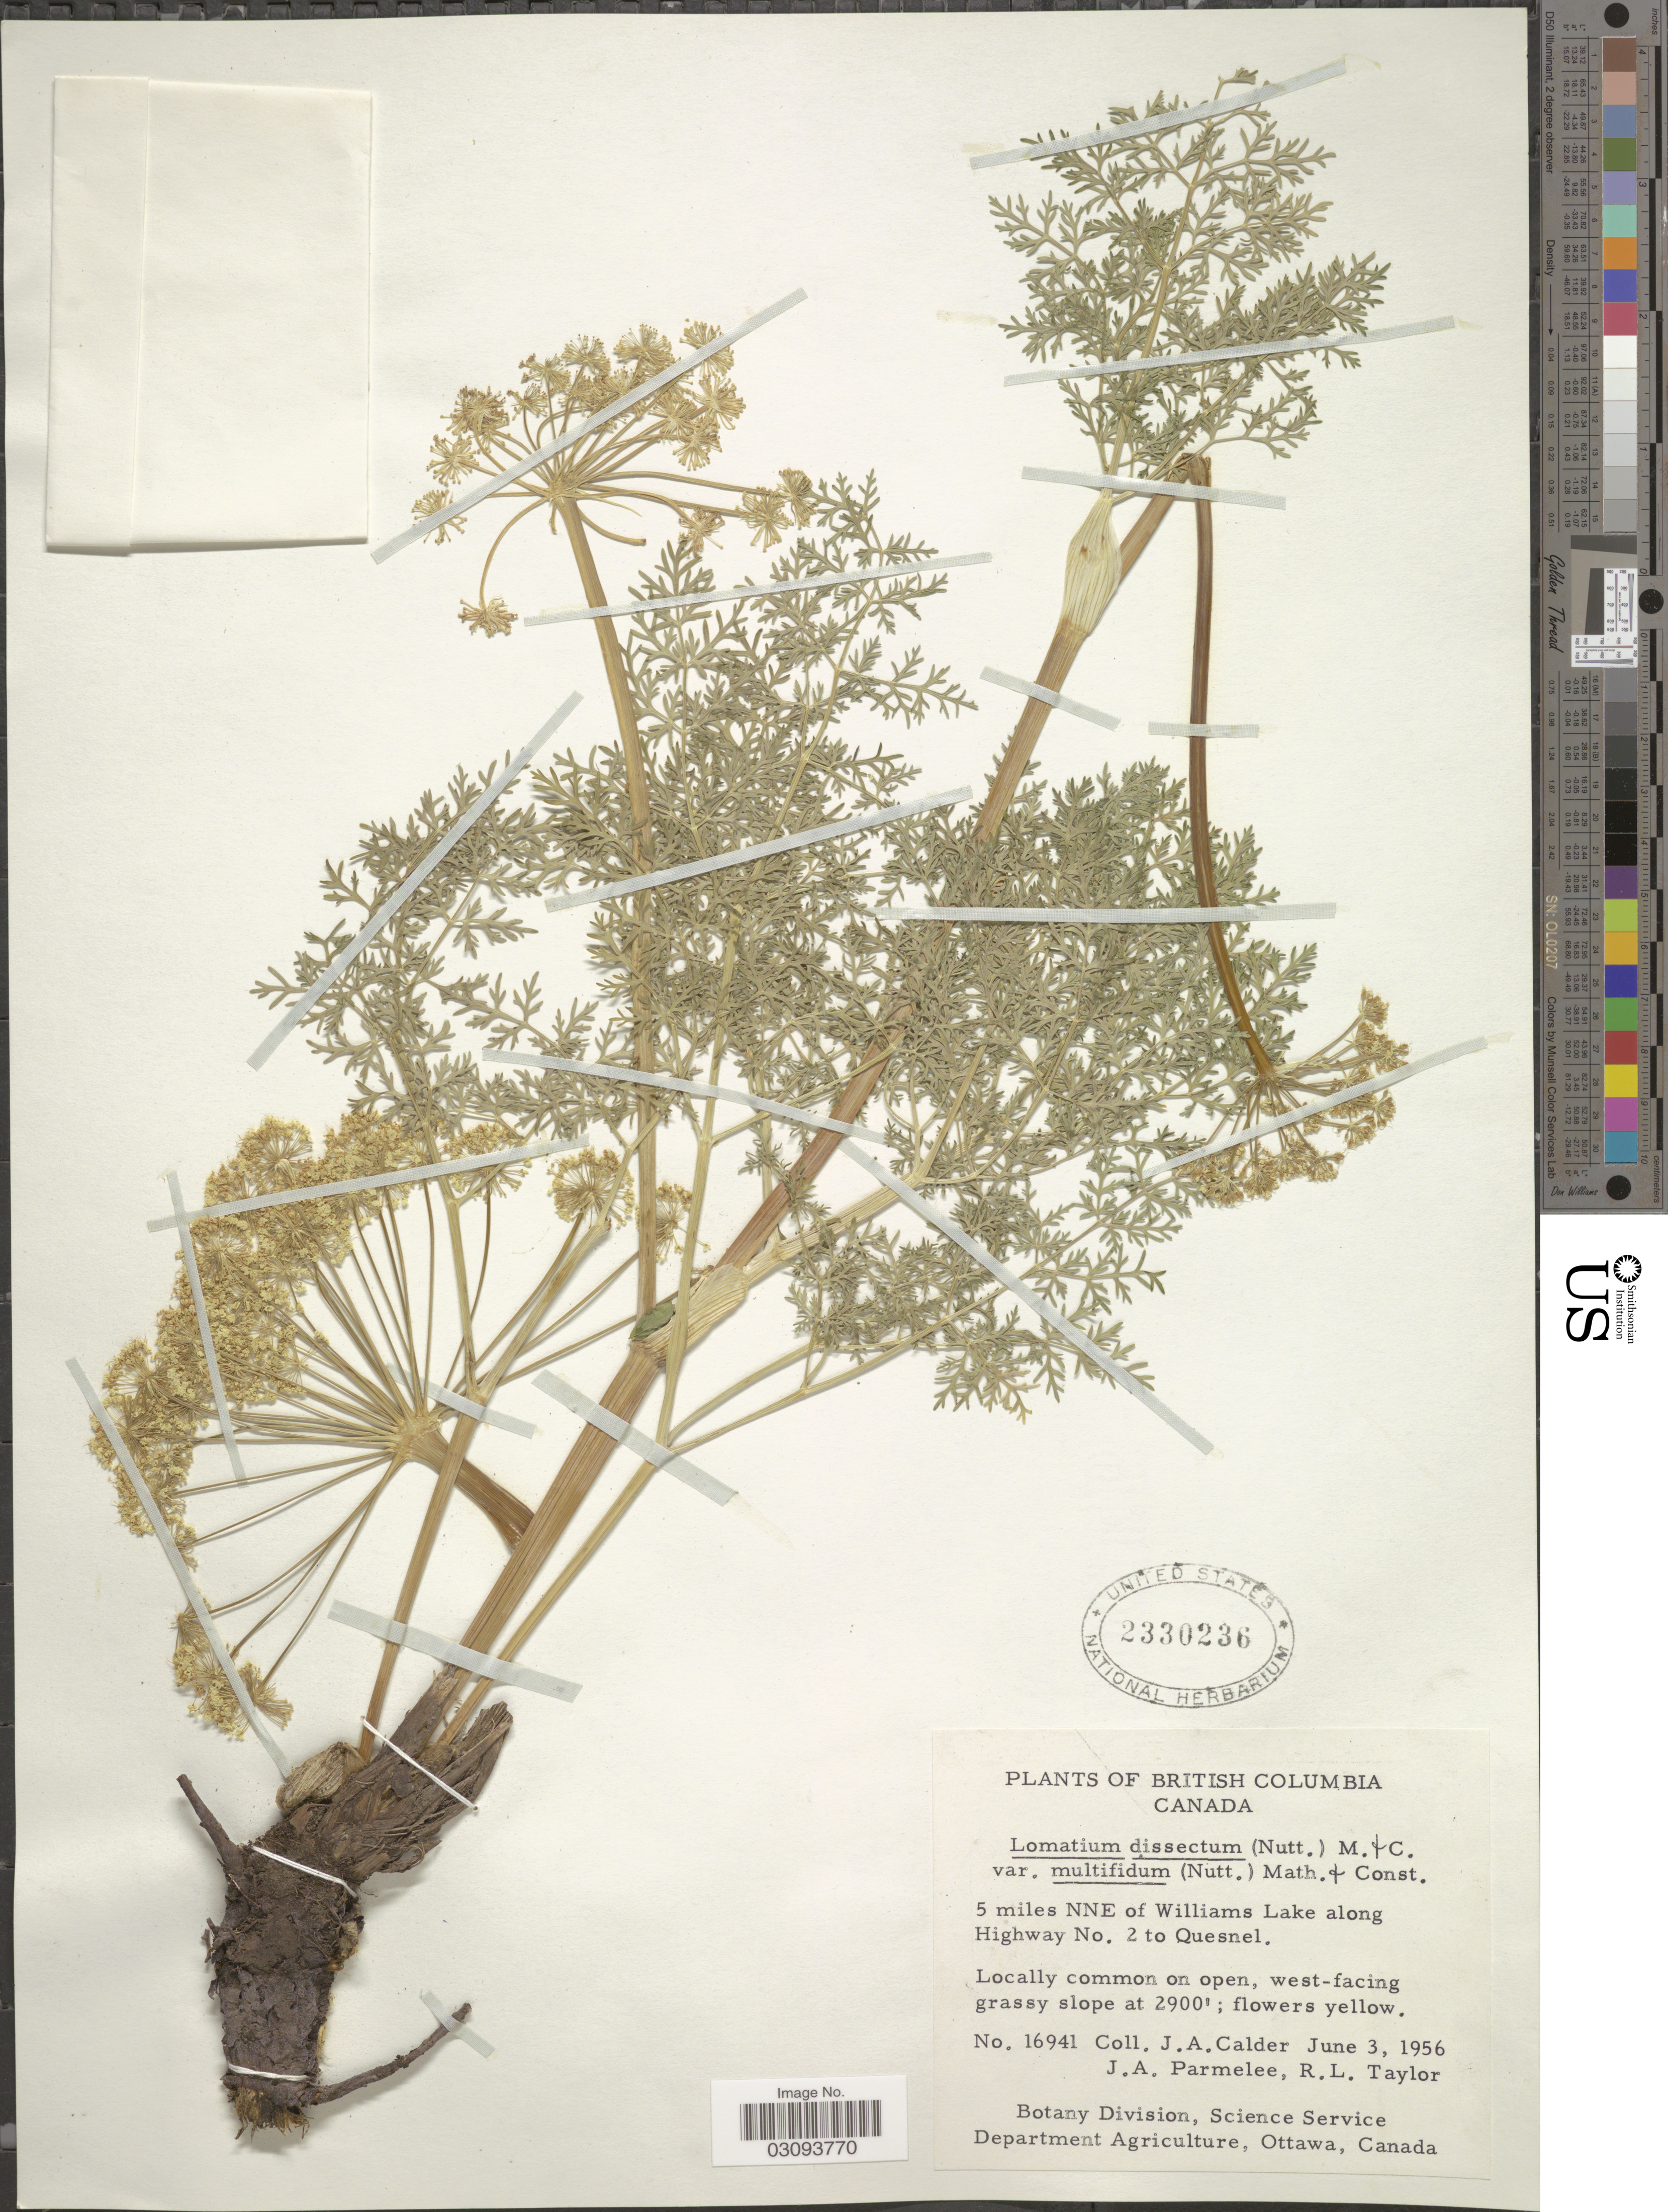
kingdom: Plantae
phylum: Tracheophyta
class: Magnoliopsida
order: Apiales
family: Apiaceae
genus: Lomatium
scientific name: Lomatium dissectum var. multifidum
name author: (Nutt.) Mathias & Constance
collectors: J. A. Calder, J. A. Parmelee & R. Taylor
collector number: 16941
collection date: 1956-06-03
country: Canada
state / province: British Columbia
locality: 5 miles NNE of Williams Lake along Highway No. 2 to Quesnel.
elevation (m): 884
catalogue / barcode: US 2330236